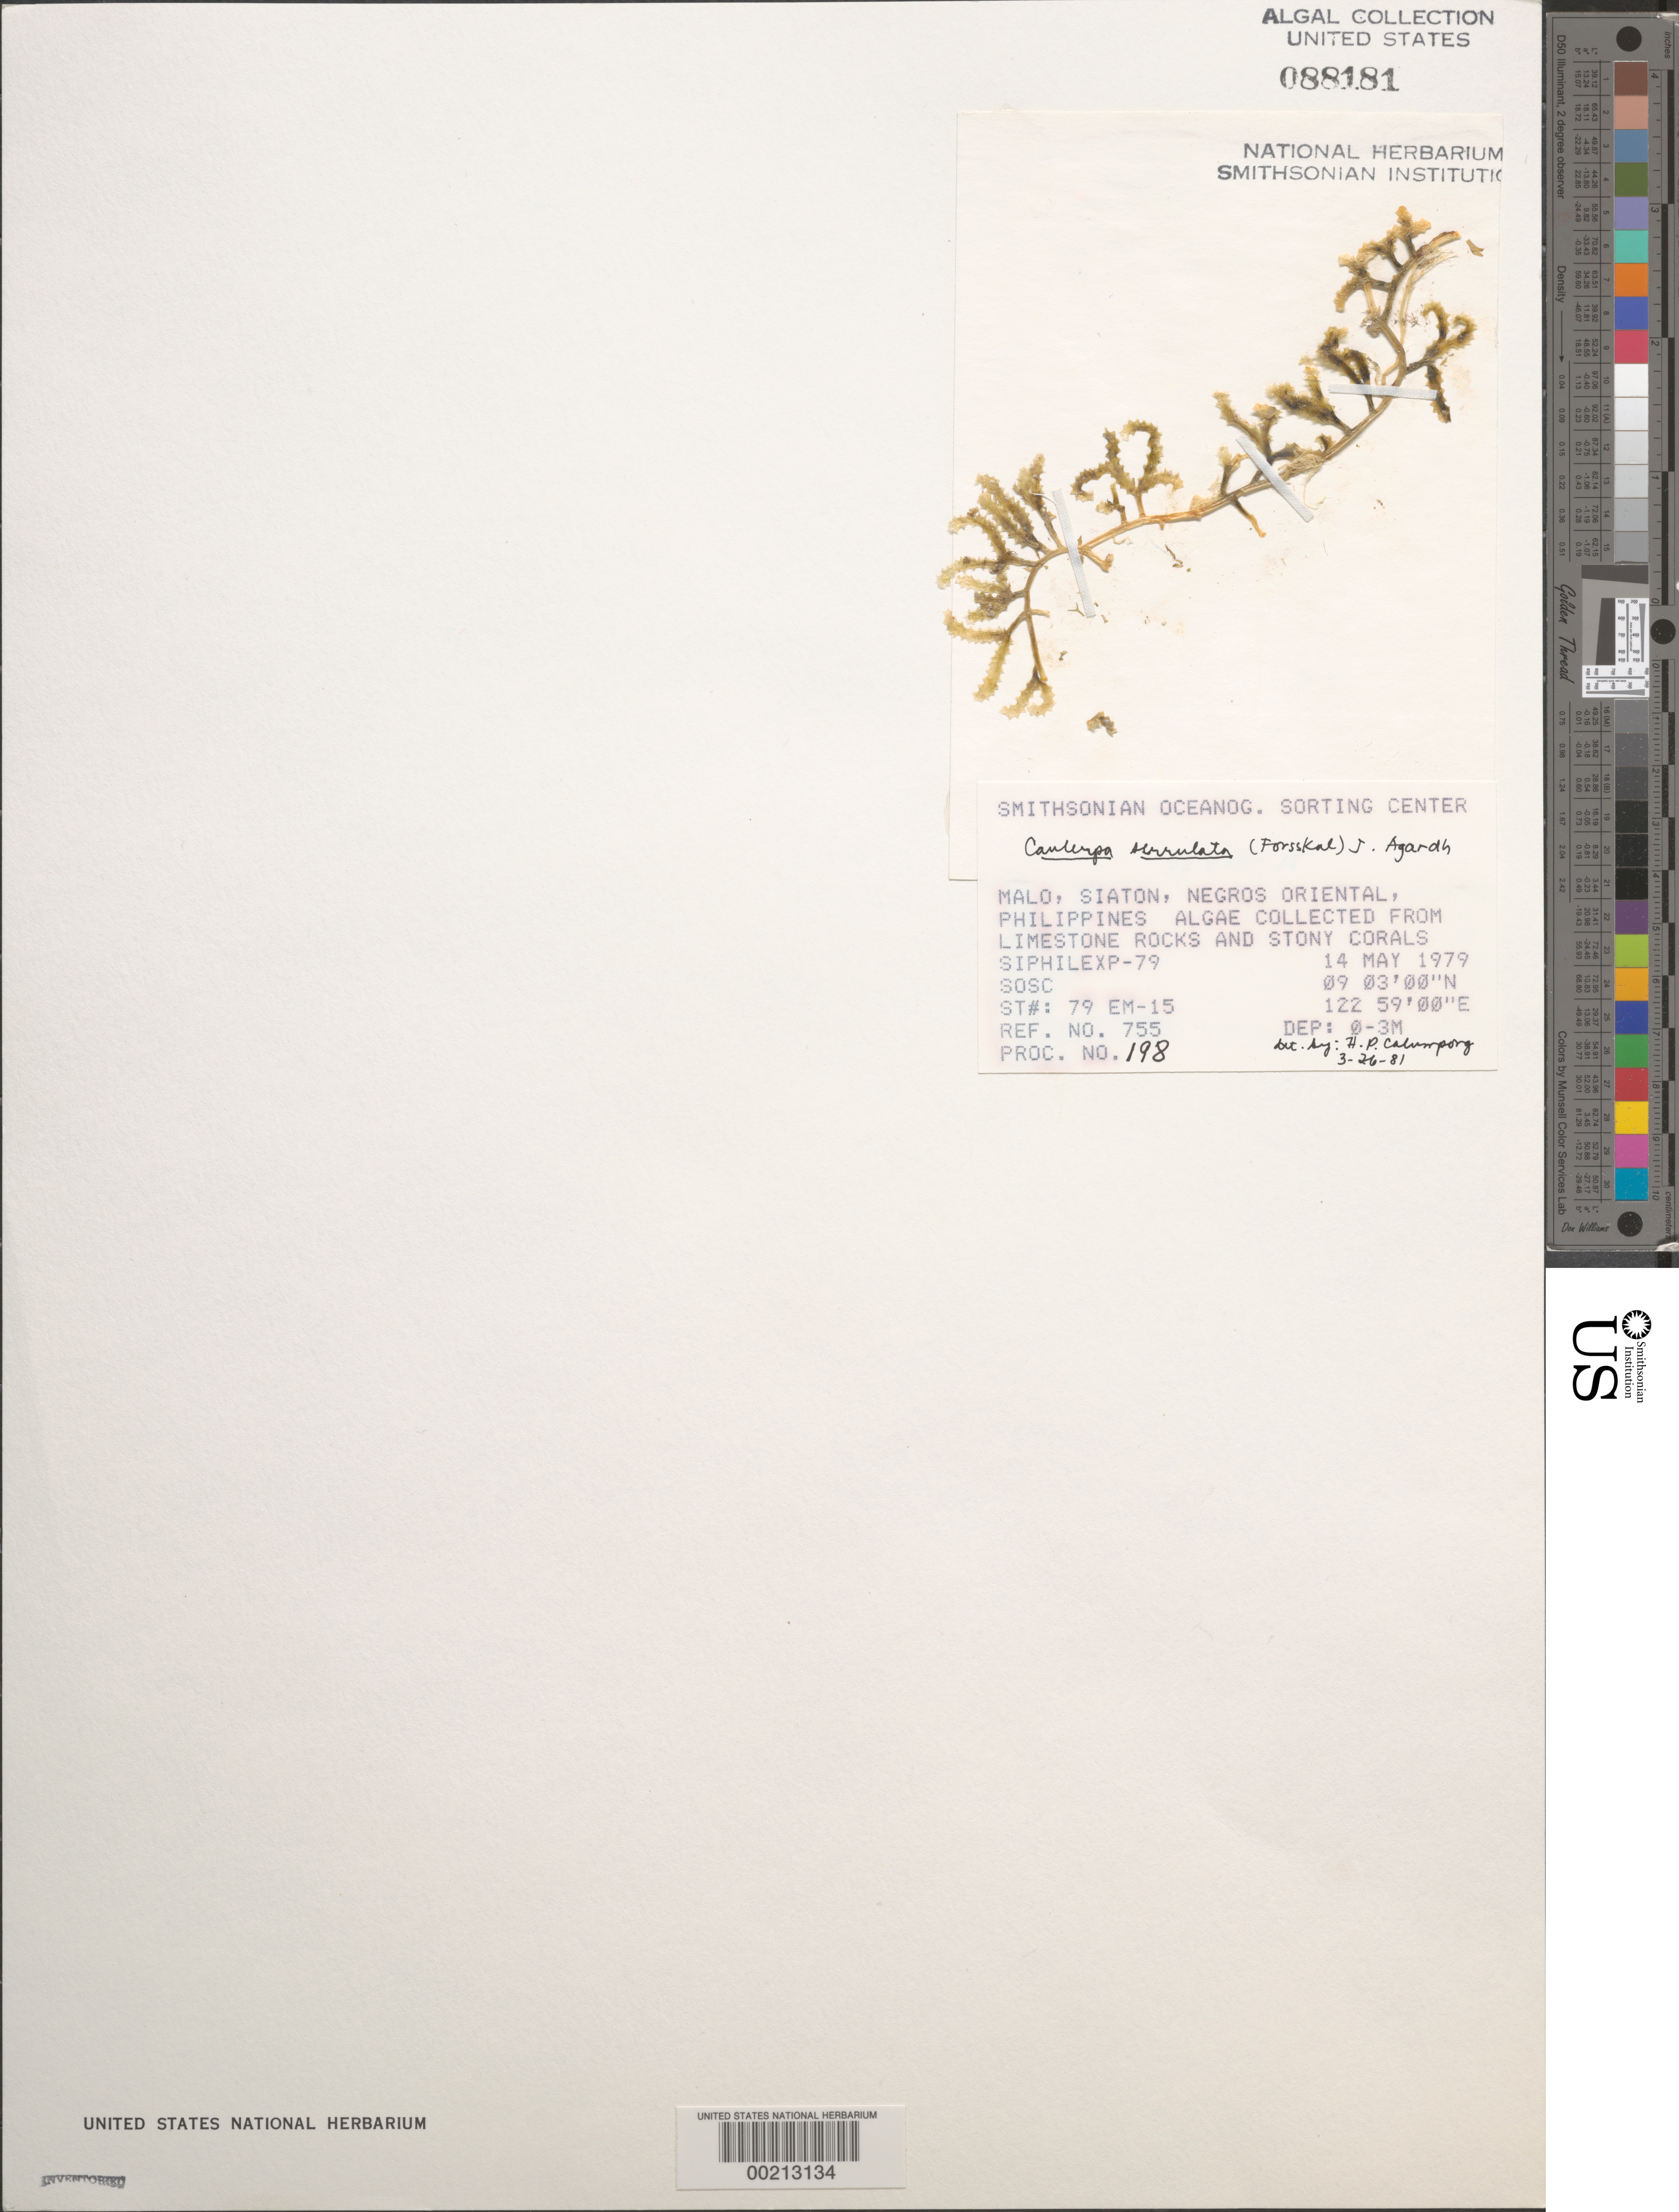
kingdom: Plantae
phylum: Chlorophyta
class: Ulvophyceae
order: Bryopsidales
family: Caulerpaceae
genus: Caulerpa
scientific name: Caulerpa serrulata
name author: (Forssk.) J. Agardh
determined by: Calumpong, H. P.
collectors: SOSC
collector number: Station 79 Em-15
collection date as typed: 14 May 1979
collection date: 1979-05-14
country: Philippines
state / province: Central Visayas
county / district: Negros Oriental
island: Negros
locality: Malo, Siaton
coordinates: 09 03'00"N, 122 59'00"E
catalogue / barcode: US 88181